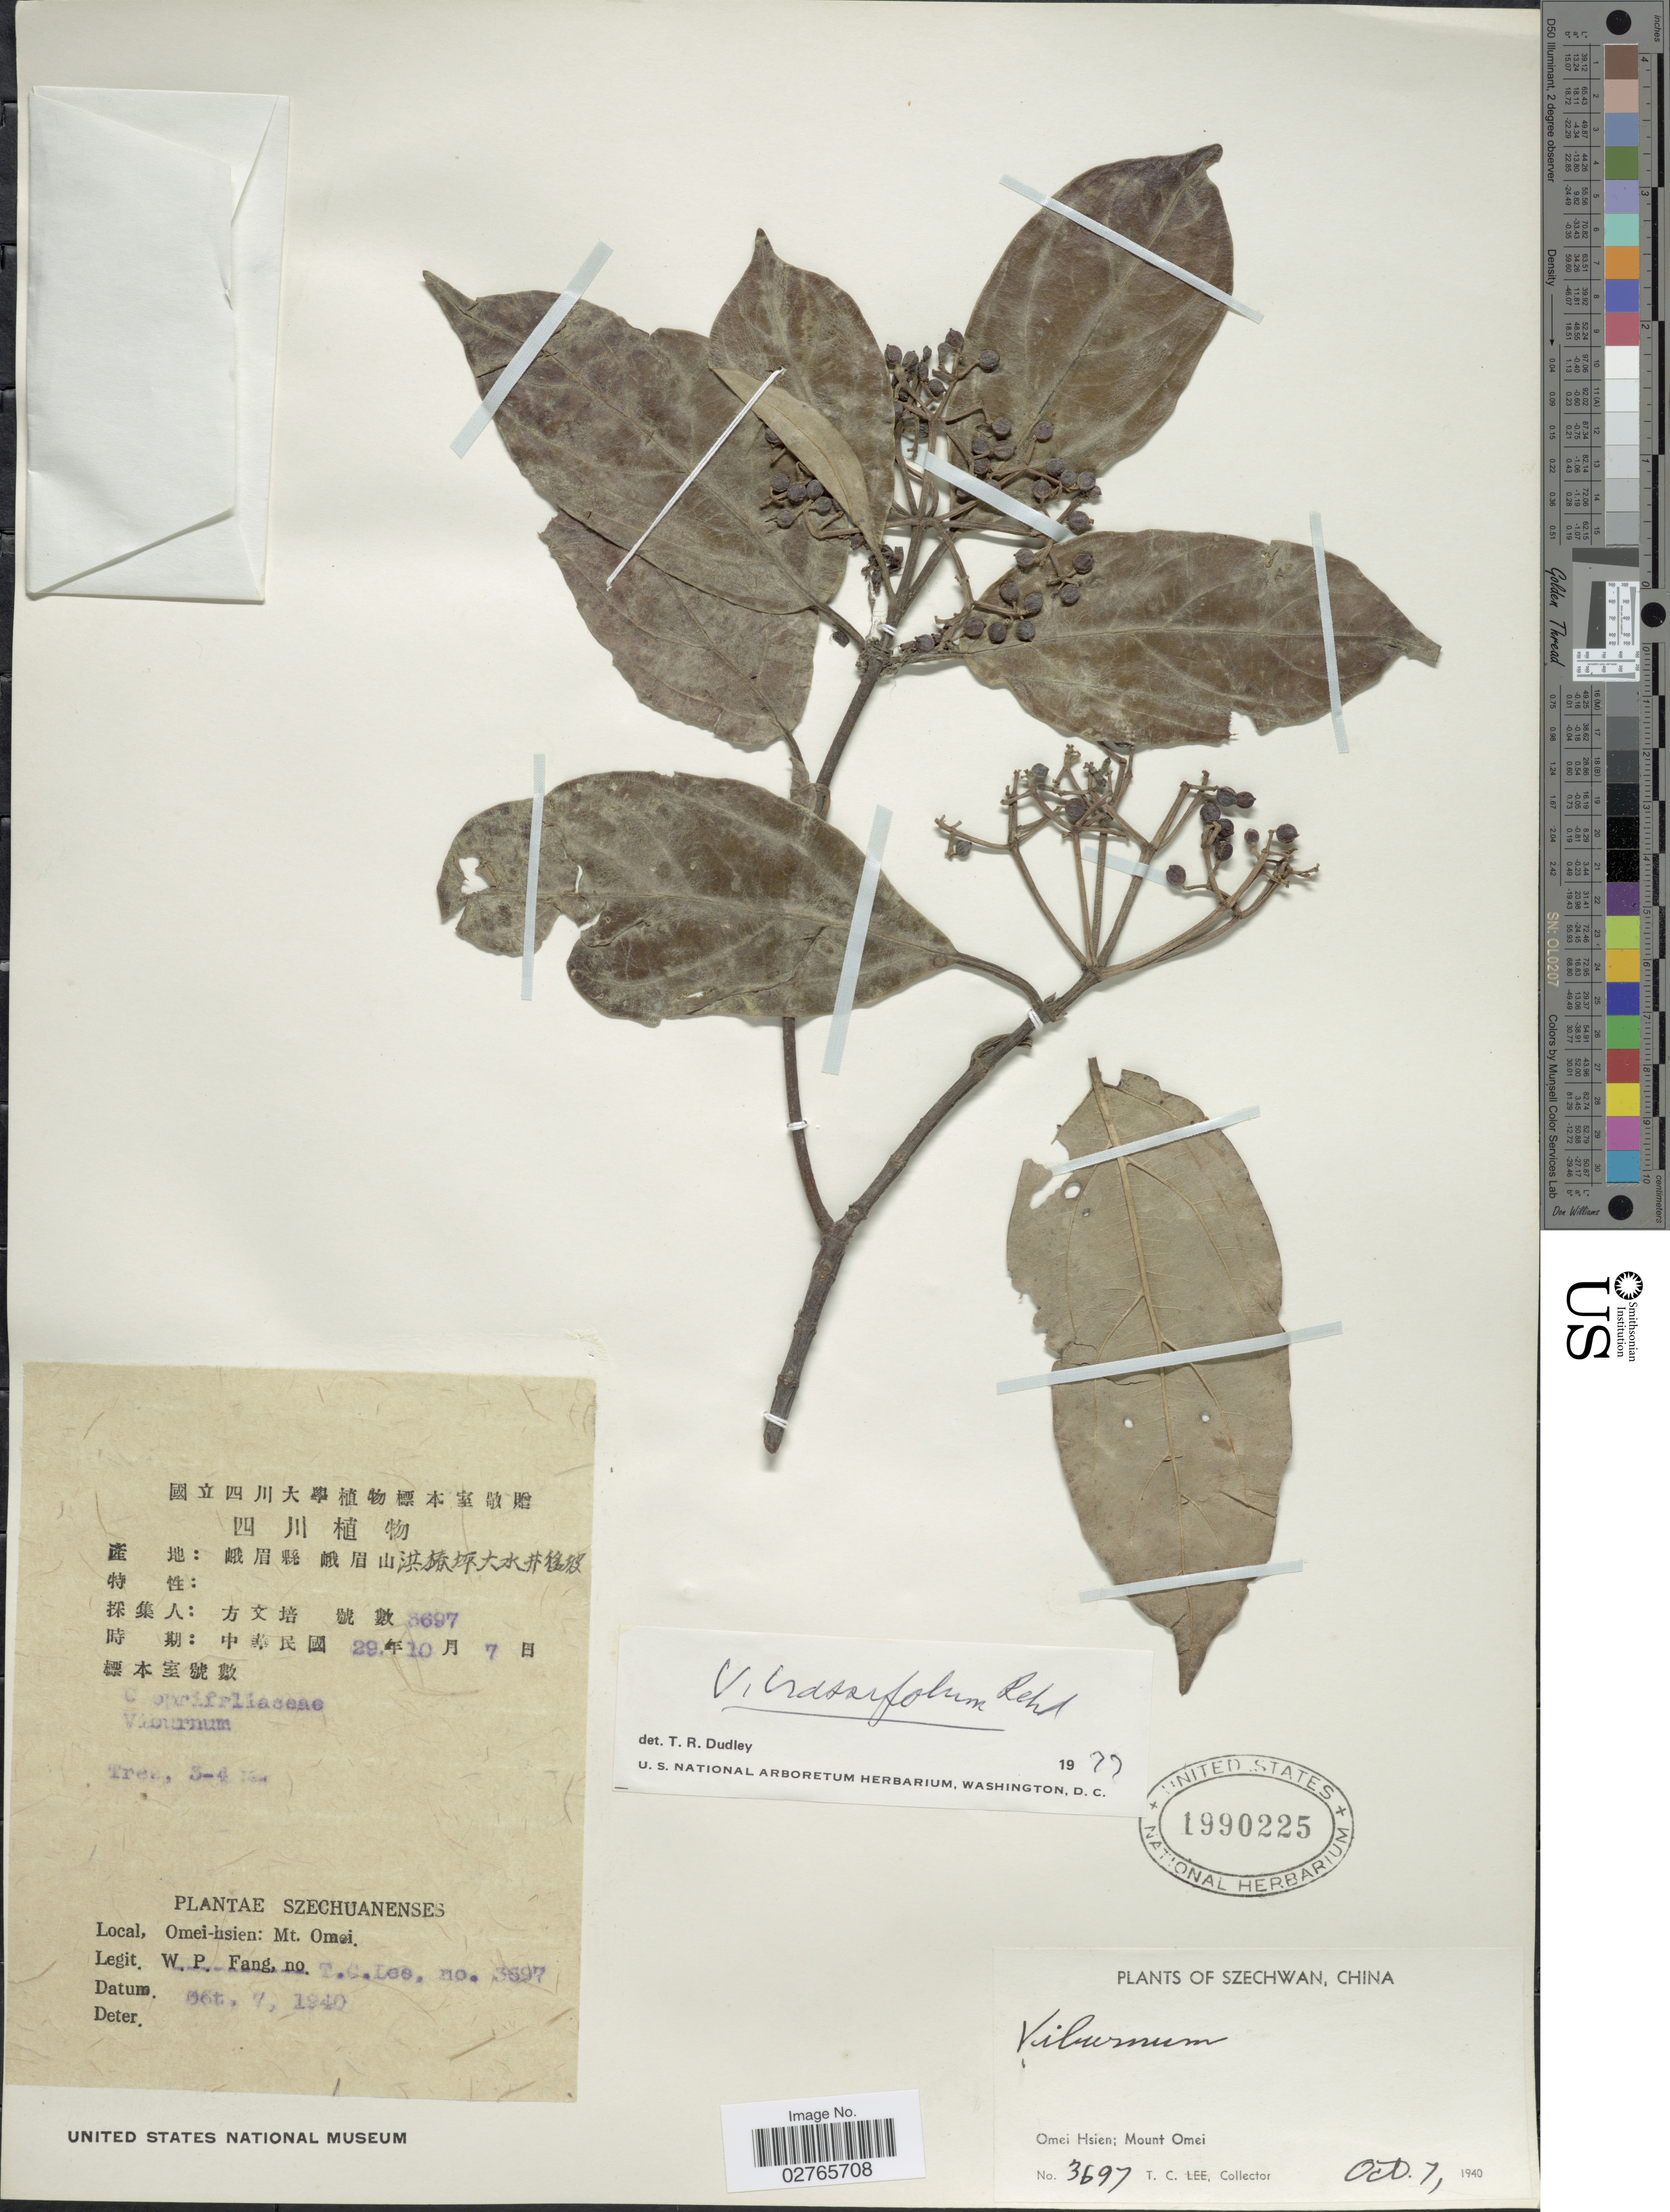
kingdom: Plantae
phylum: Tracheophyta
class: Magnoliopsida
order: Dipsacales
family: Viburnaceae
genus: Viburnum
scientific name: Viburnum cylindricum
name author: Buch.-Ham.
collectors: T. Lee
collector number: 3697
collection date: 1940-10-07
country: China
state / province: Sichuan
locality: Szechuanenses. Omei Hsien; Mount. Omei.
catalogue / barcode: US 1990225